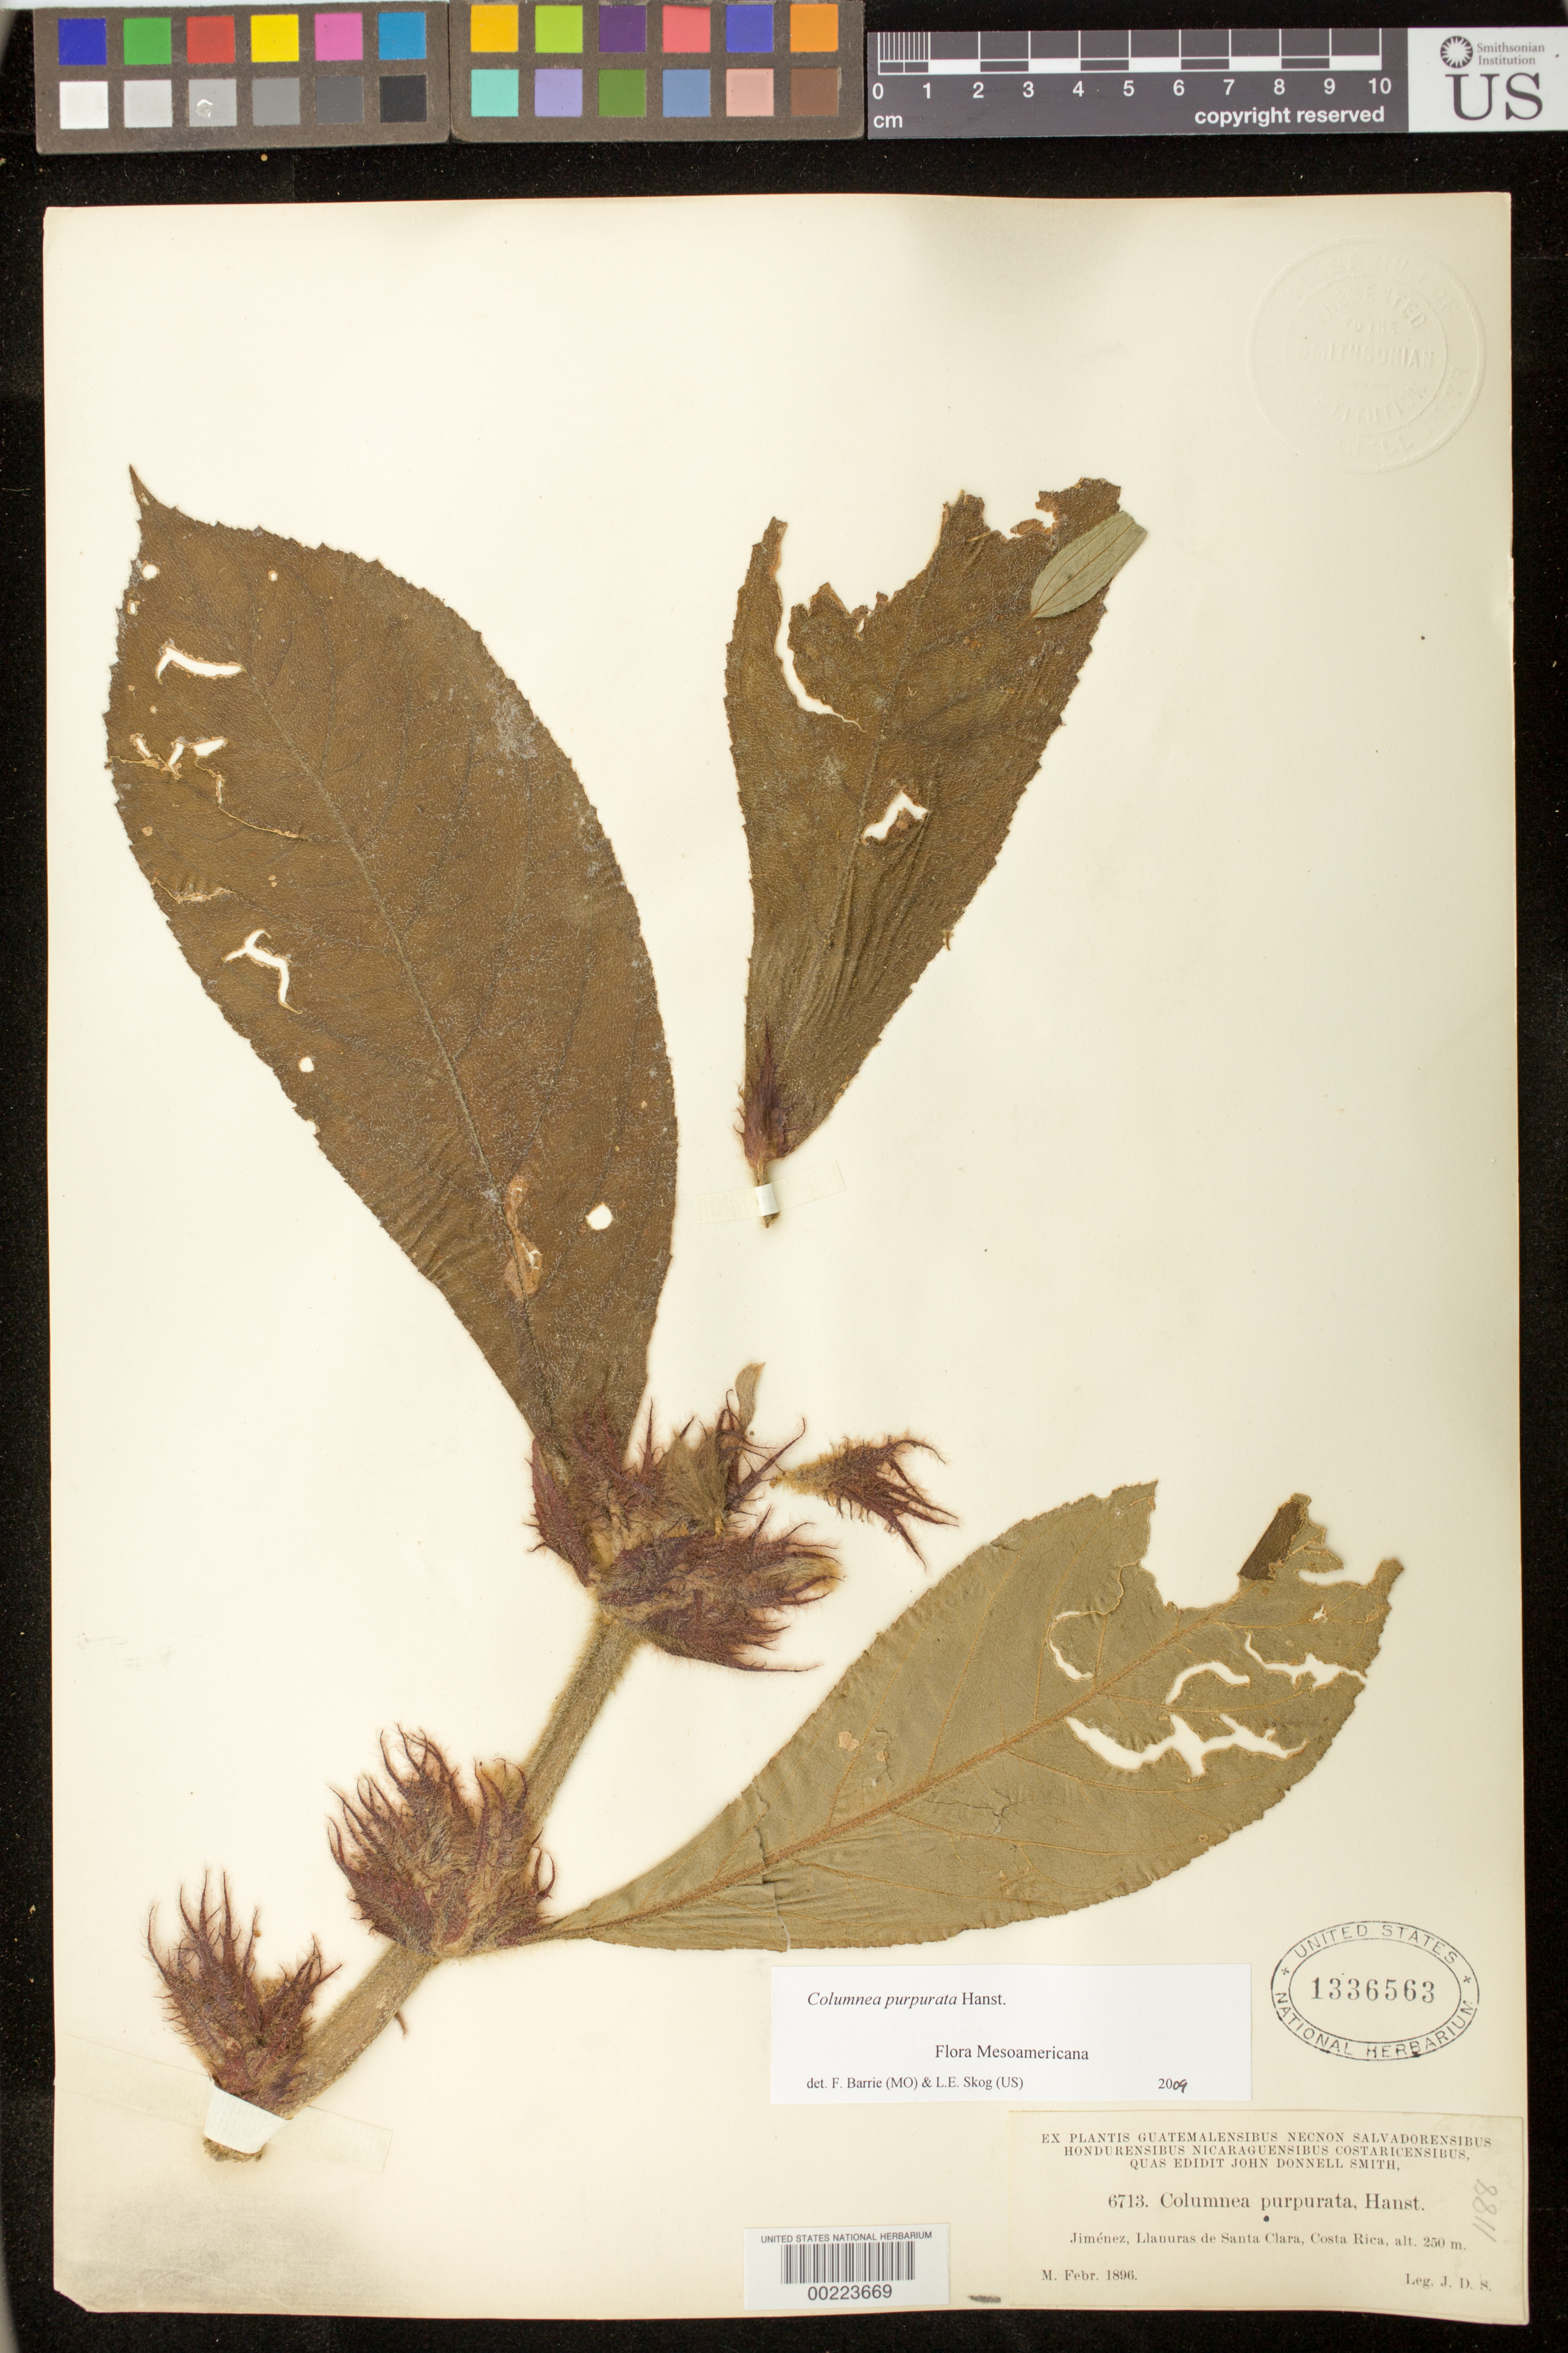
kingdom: Plantae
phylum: Tracheophyta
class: Magnoliopsida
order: Lamiales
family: Gesneriaceae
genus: Columnea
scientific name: Columnea purpurata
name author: Hanst.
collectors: J. Donnell Smith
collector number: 6713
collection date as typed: Feb 1896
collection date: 1896-02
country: Costa Rica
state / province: Limón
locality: Jimenez, Llanuras de Santa Clara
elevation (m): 250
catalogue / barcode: US 1336563